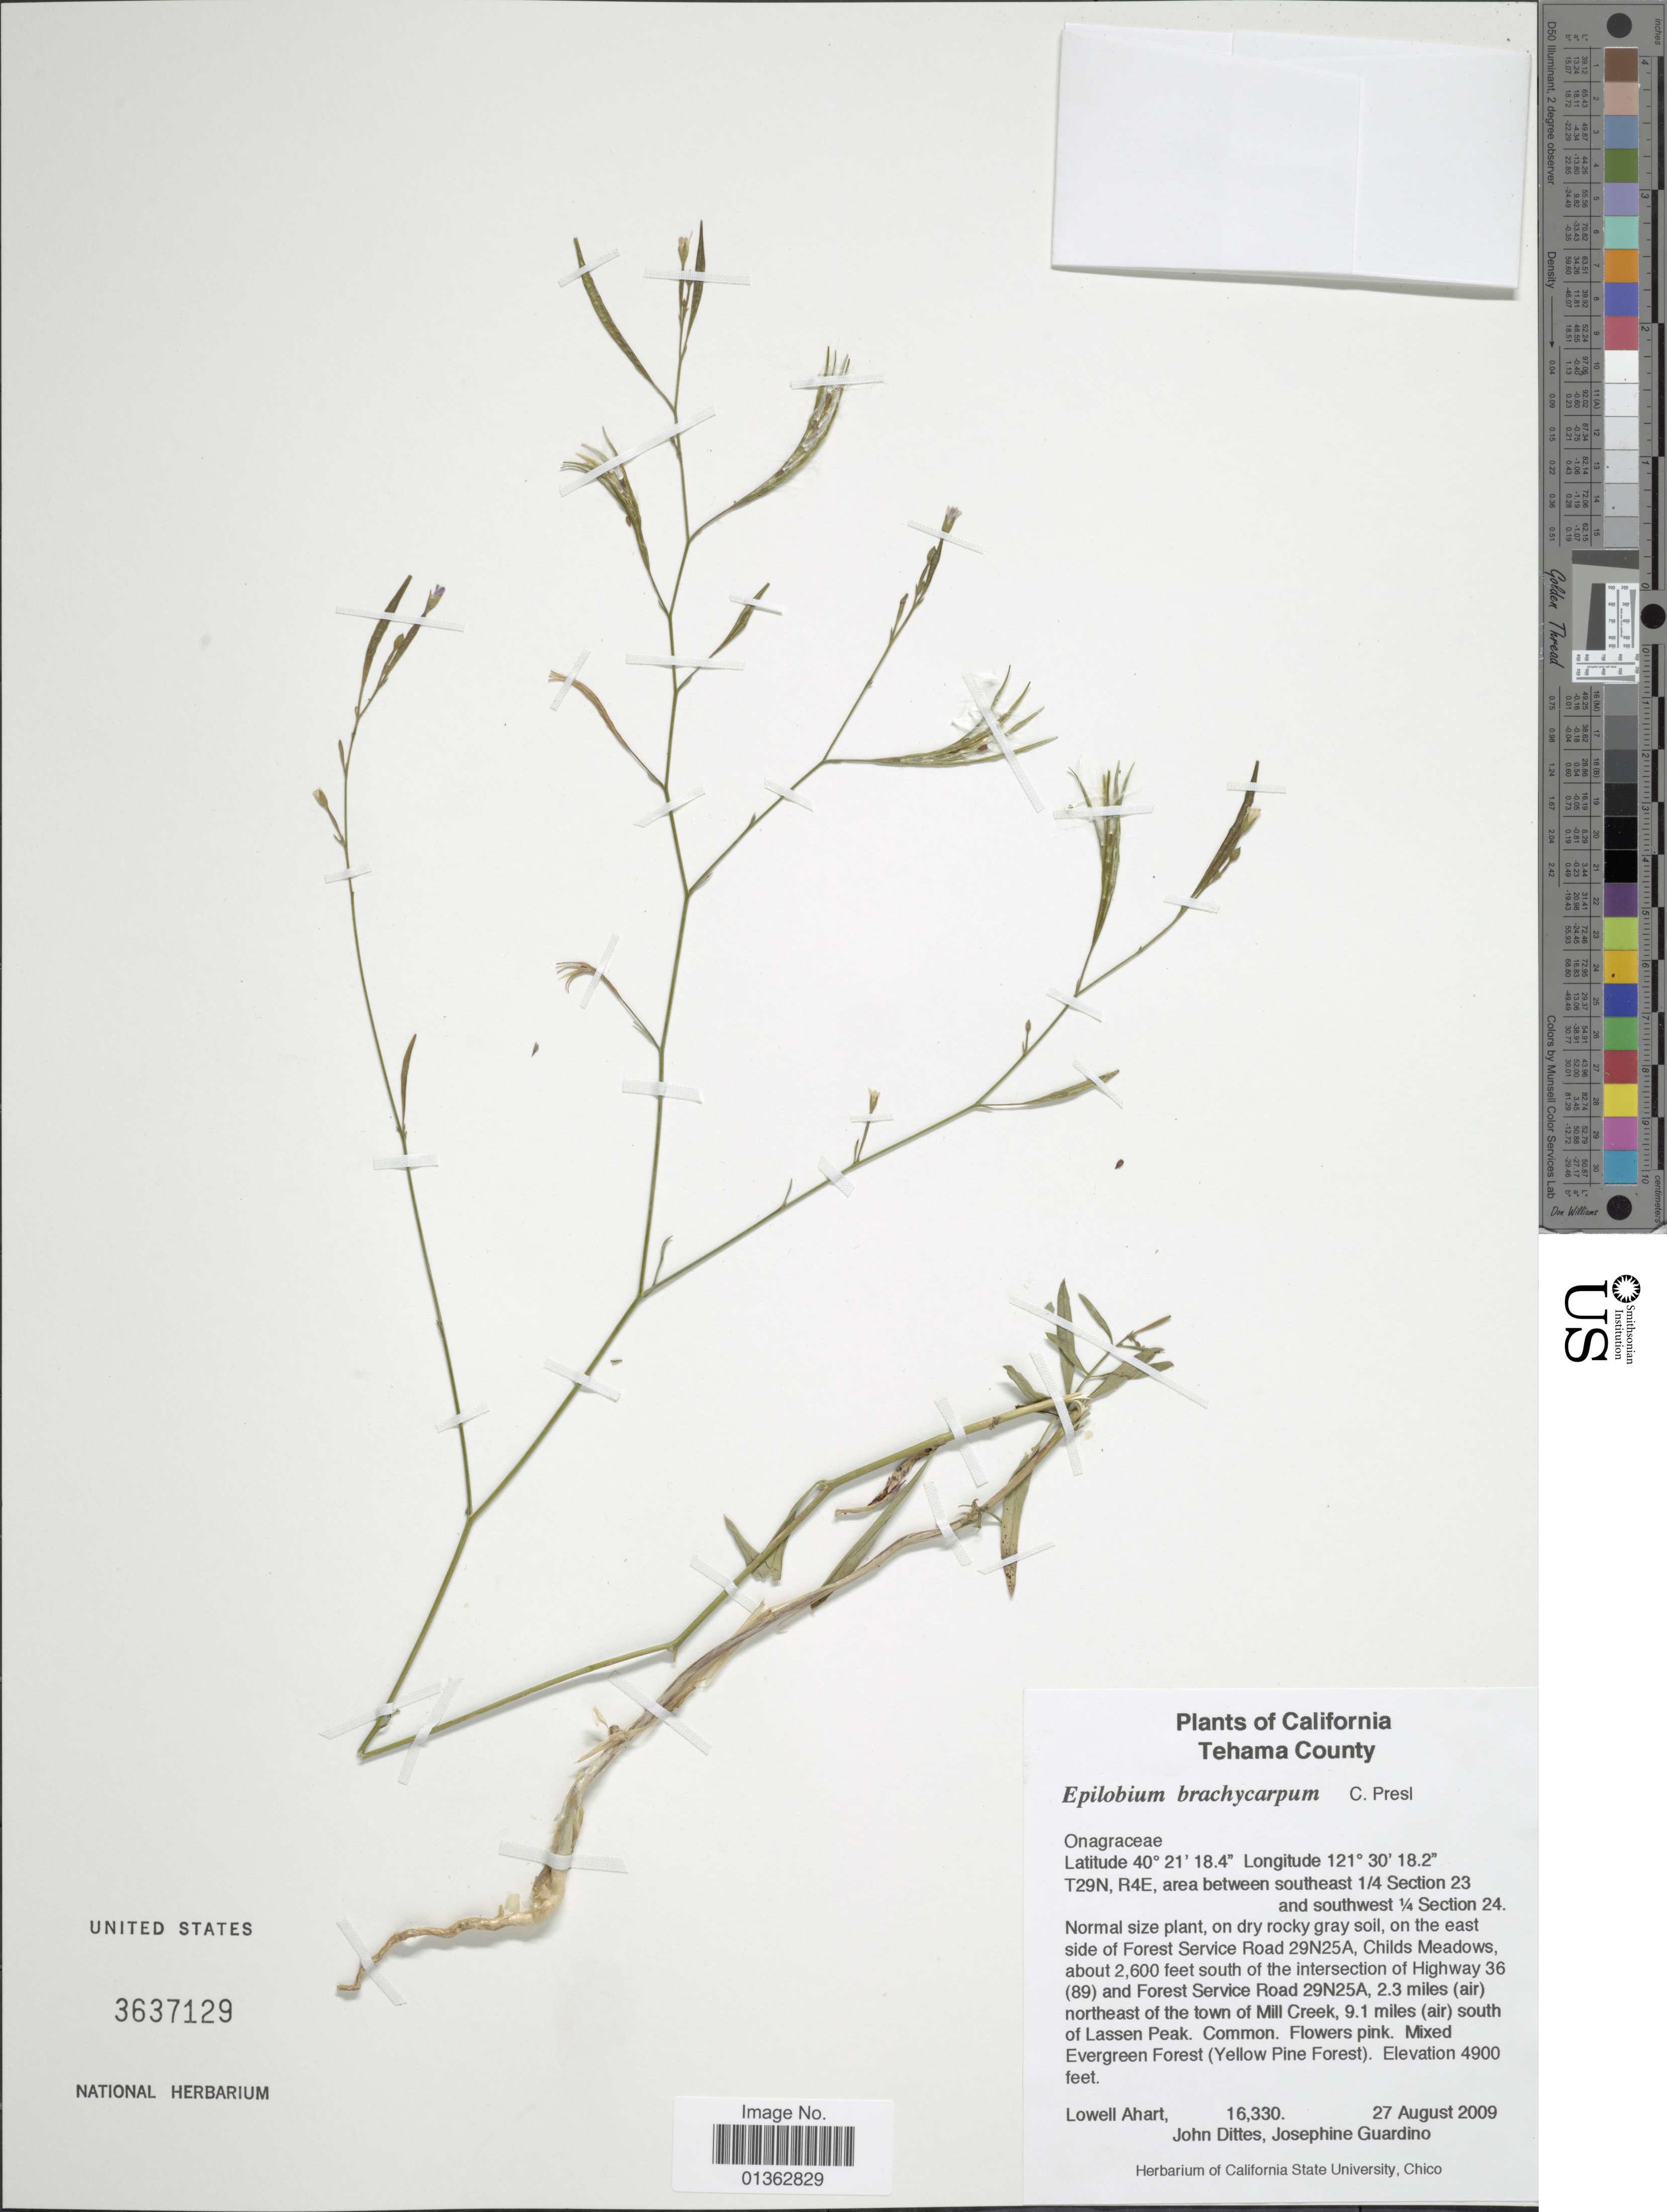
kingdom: Plantae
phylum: Tracheophyta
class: Magnoliopsida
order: Myrtales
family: Onagraceae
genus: Epilobium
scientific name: Epilobium brachycarpum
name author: C. Presl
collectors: L. Ahart, J. Dittes & J. Guardino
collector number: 16330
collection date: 2009-08-27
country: United States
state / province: California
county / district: Tehama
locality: Tehama County. T29N, R4E, area between southeast 1/4 Section 23 and southwest ¼ Section 24. On the east side of Forest Service Road 29N25A, Childs Meadows, about 2,600 feet south of the intersection of Highway 36 (89) and Forest Service Road 29N25A, 2.3 miles (air) northeast of the town of Mill Creek, 9.1 miles (air) south of Lassen Peak.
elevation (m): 1494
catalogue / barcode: US 3637129